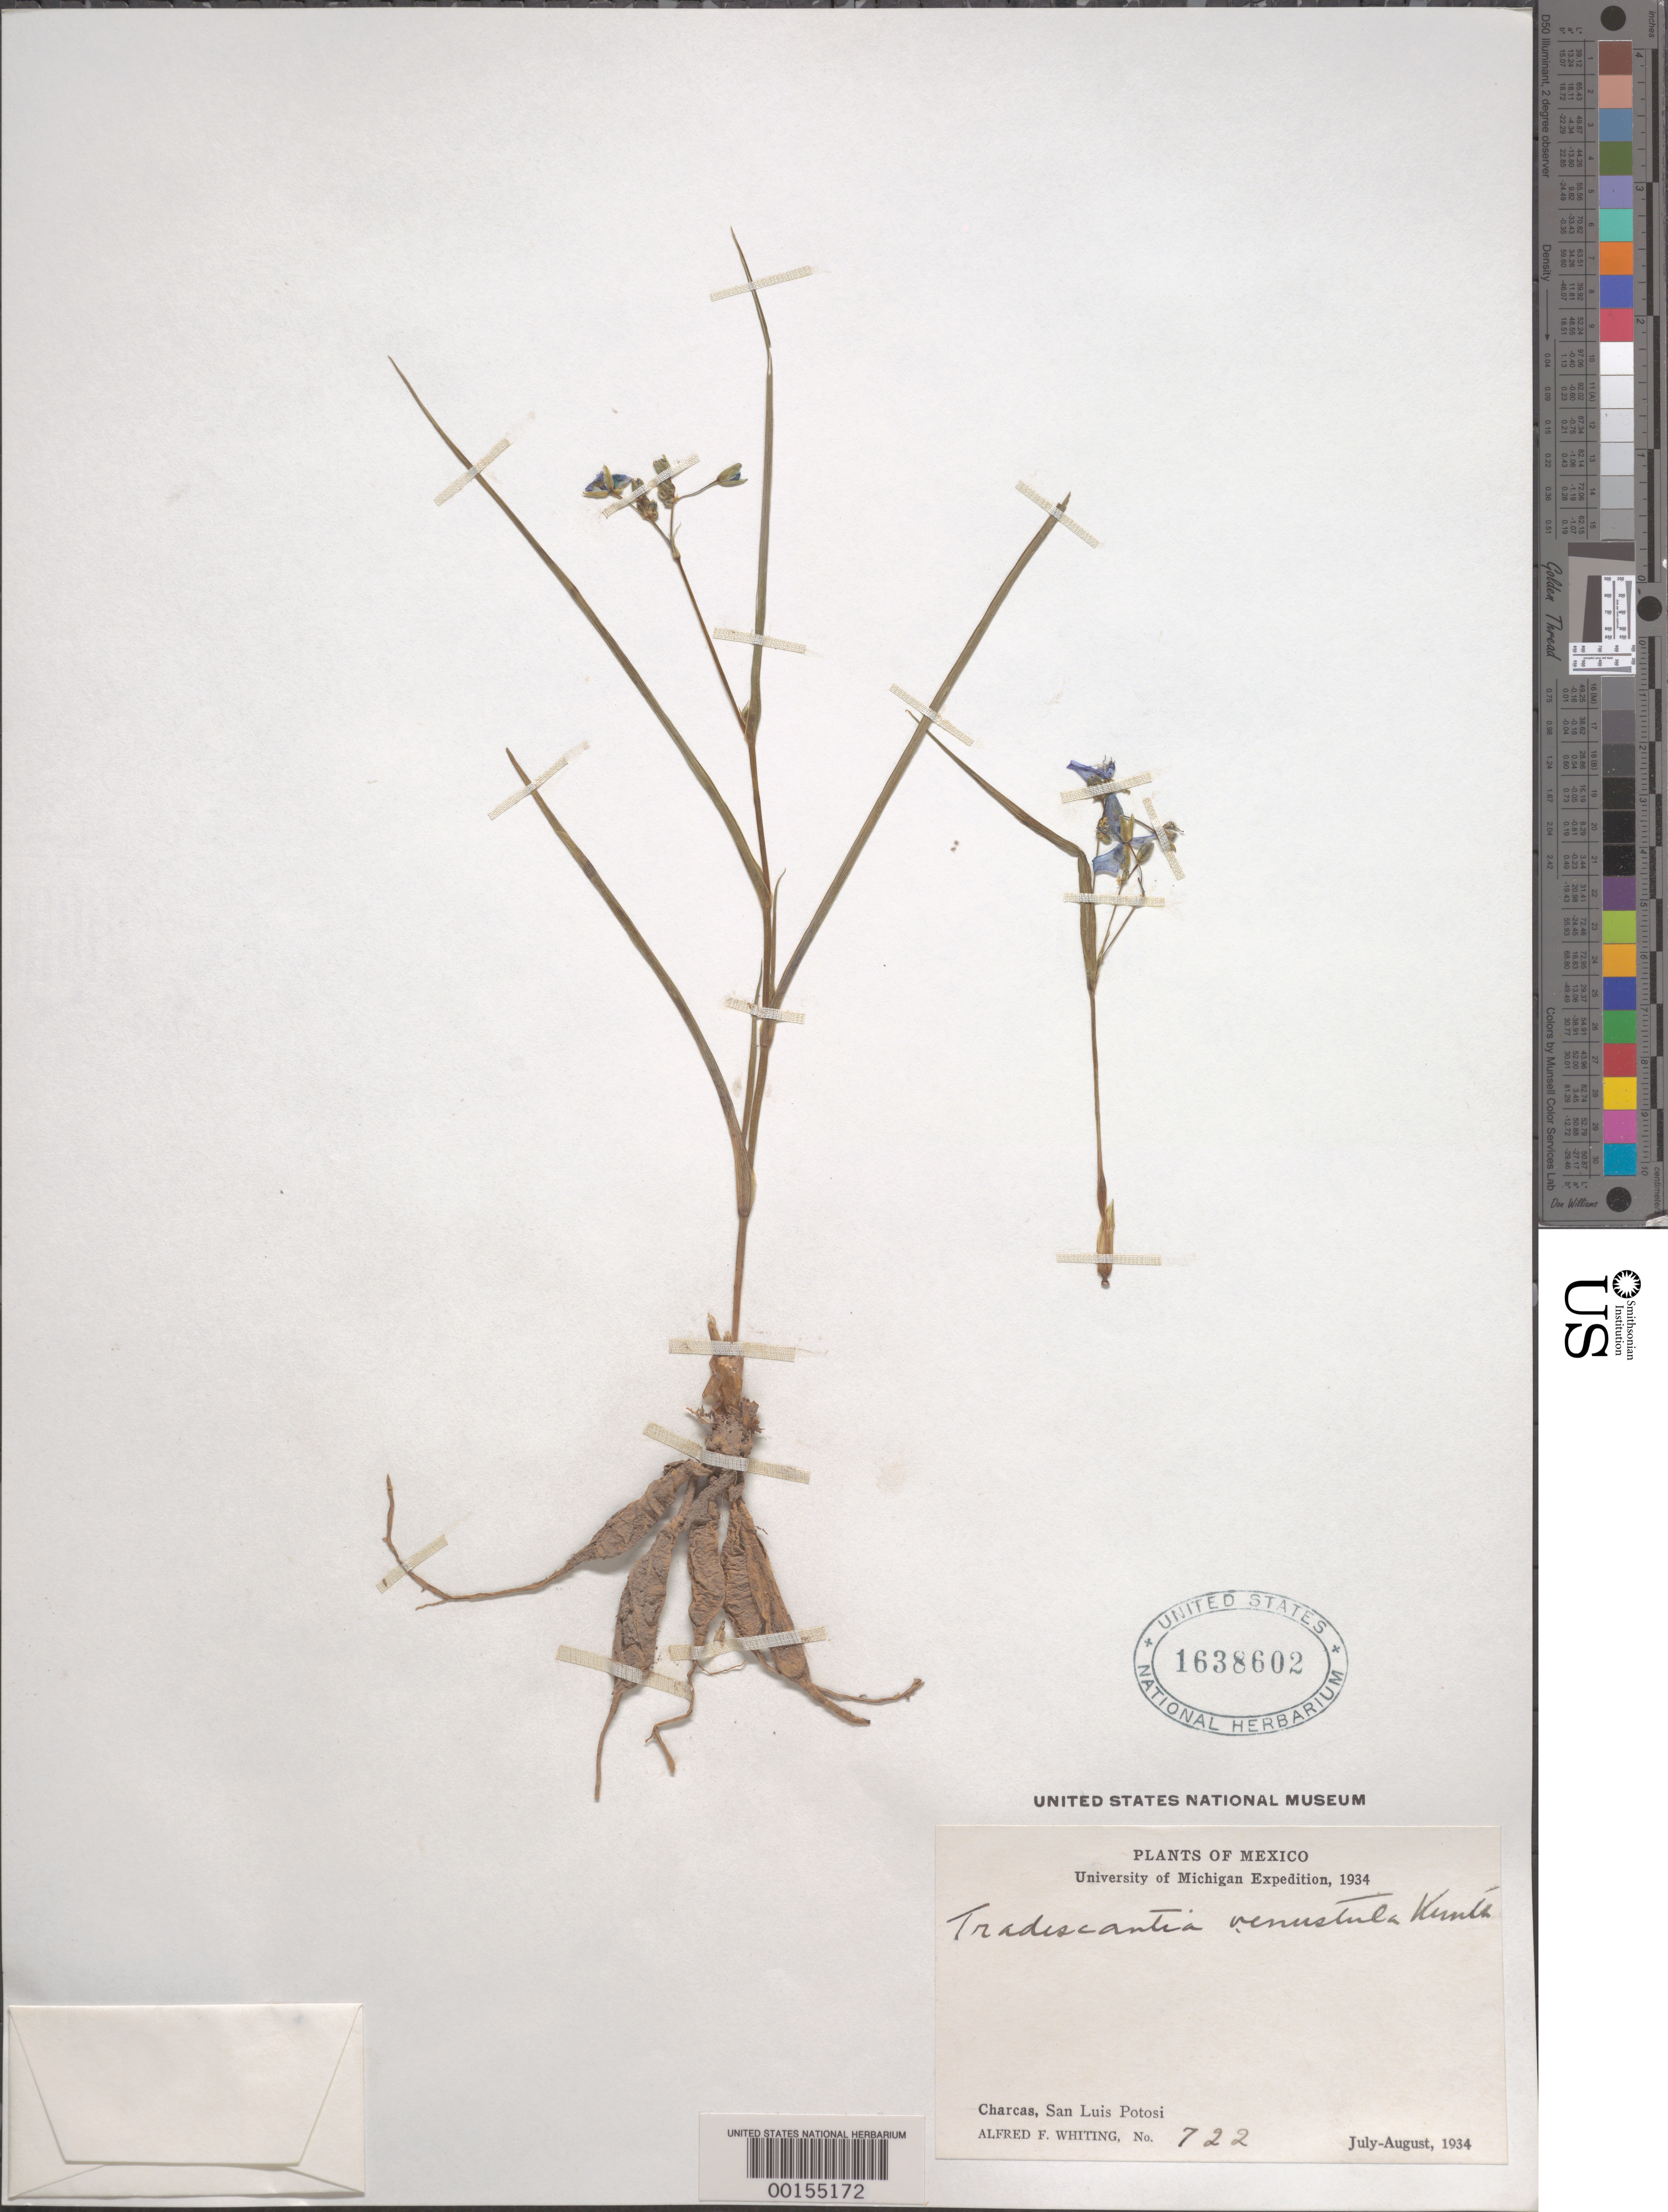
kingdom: Plantae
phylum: Tracheophyta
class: Liliopsida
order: Commelinales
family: Commelinaceae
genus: Gibasis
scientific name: Gibasis linearis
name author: (Benth.) Rohweder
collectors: A. F. Whiting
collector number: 722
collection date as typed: Jul 1934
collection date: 1934-07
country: Mexico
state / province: San Luis Potosí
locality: Charcas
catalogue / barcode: US 1638602